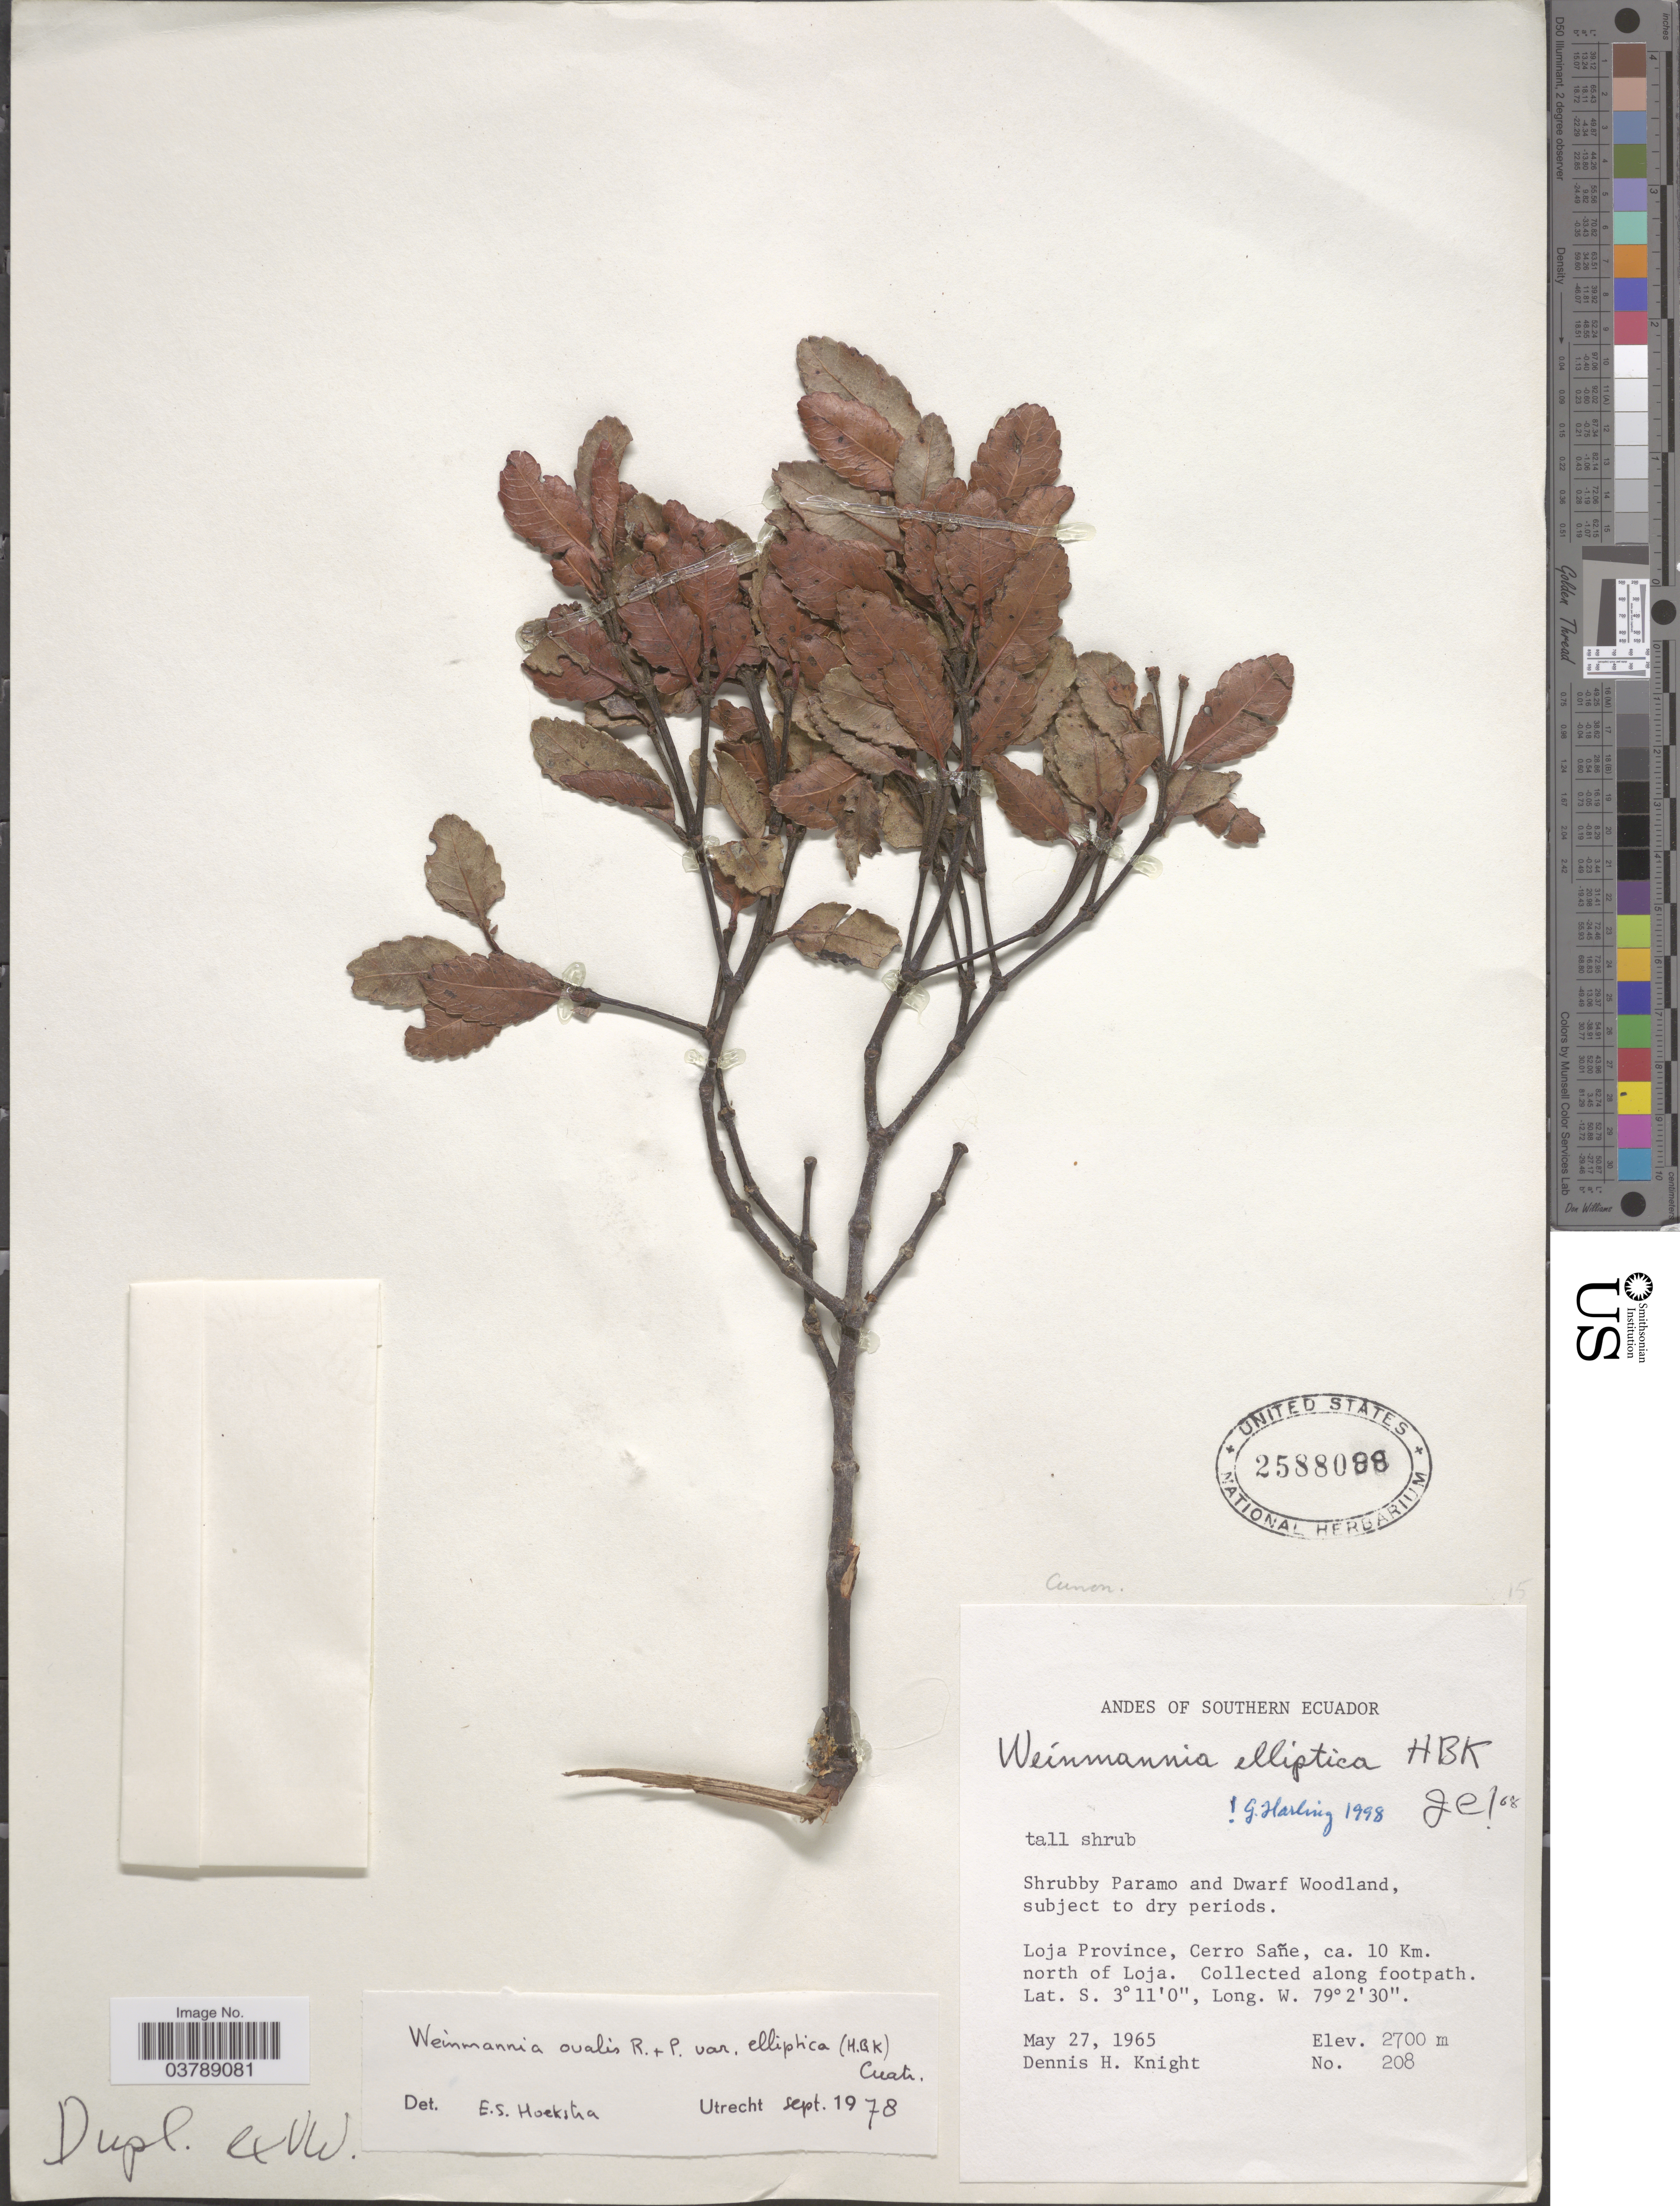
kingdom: Plantae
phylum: Tracheophyta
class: Magnoliopsida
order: Oxalidales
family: Cunoniaceae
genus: Weinmannia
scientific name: Weinmannia elliptica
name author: Kunth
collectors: D. Knight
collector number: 208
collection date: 1965-05-17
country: Ecuador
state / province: Loja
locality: Andes of Southern Ecuador. Cerro Sañe, ca. 10 Km. north of Loja. Along footpath.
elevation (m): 2700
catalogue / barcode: US 2588088